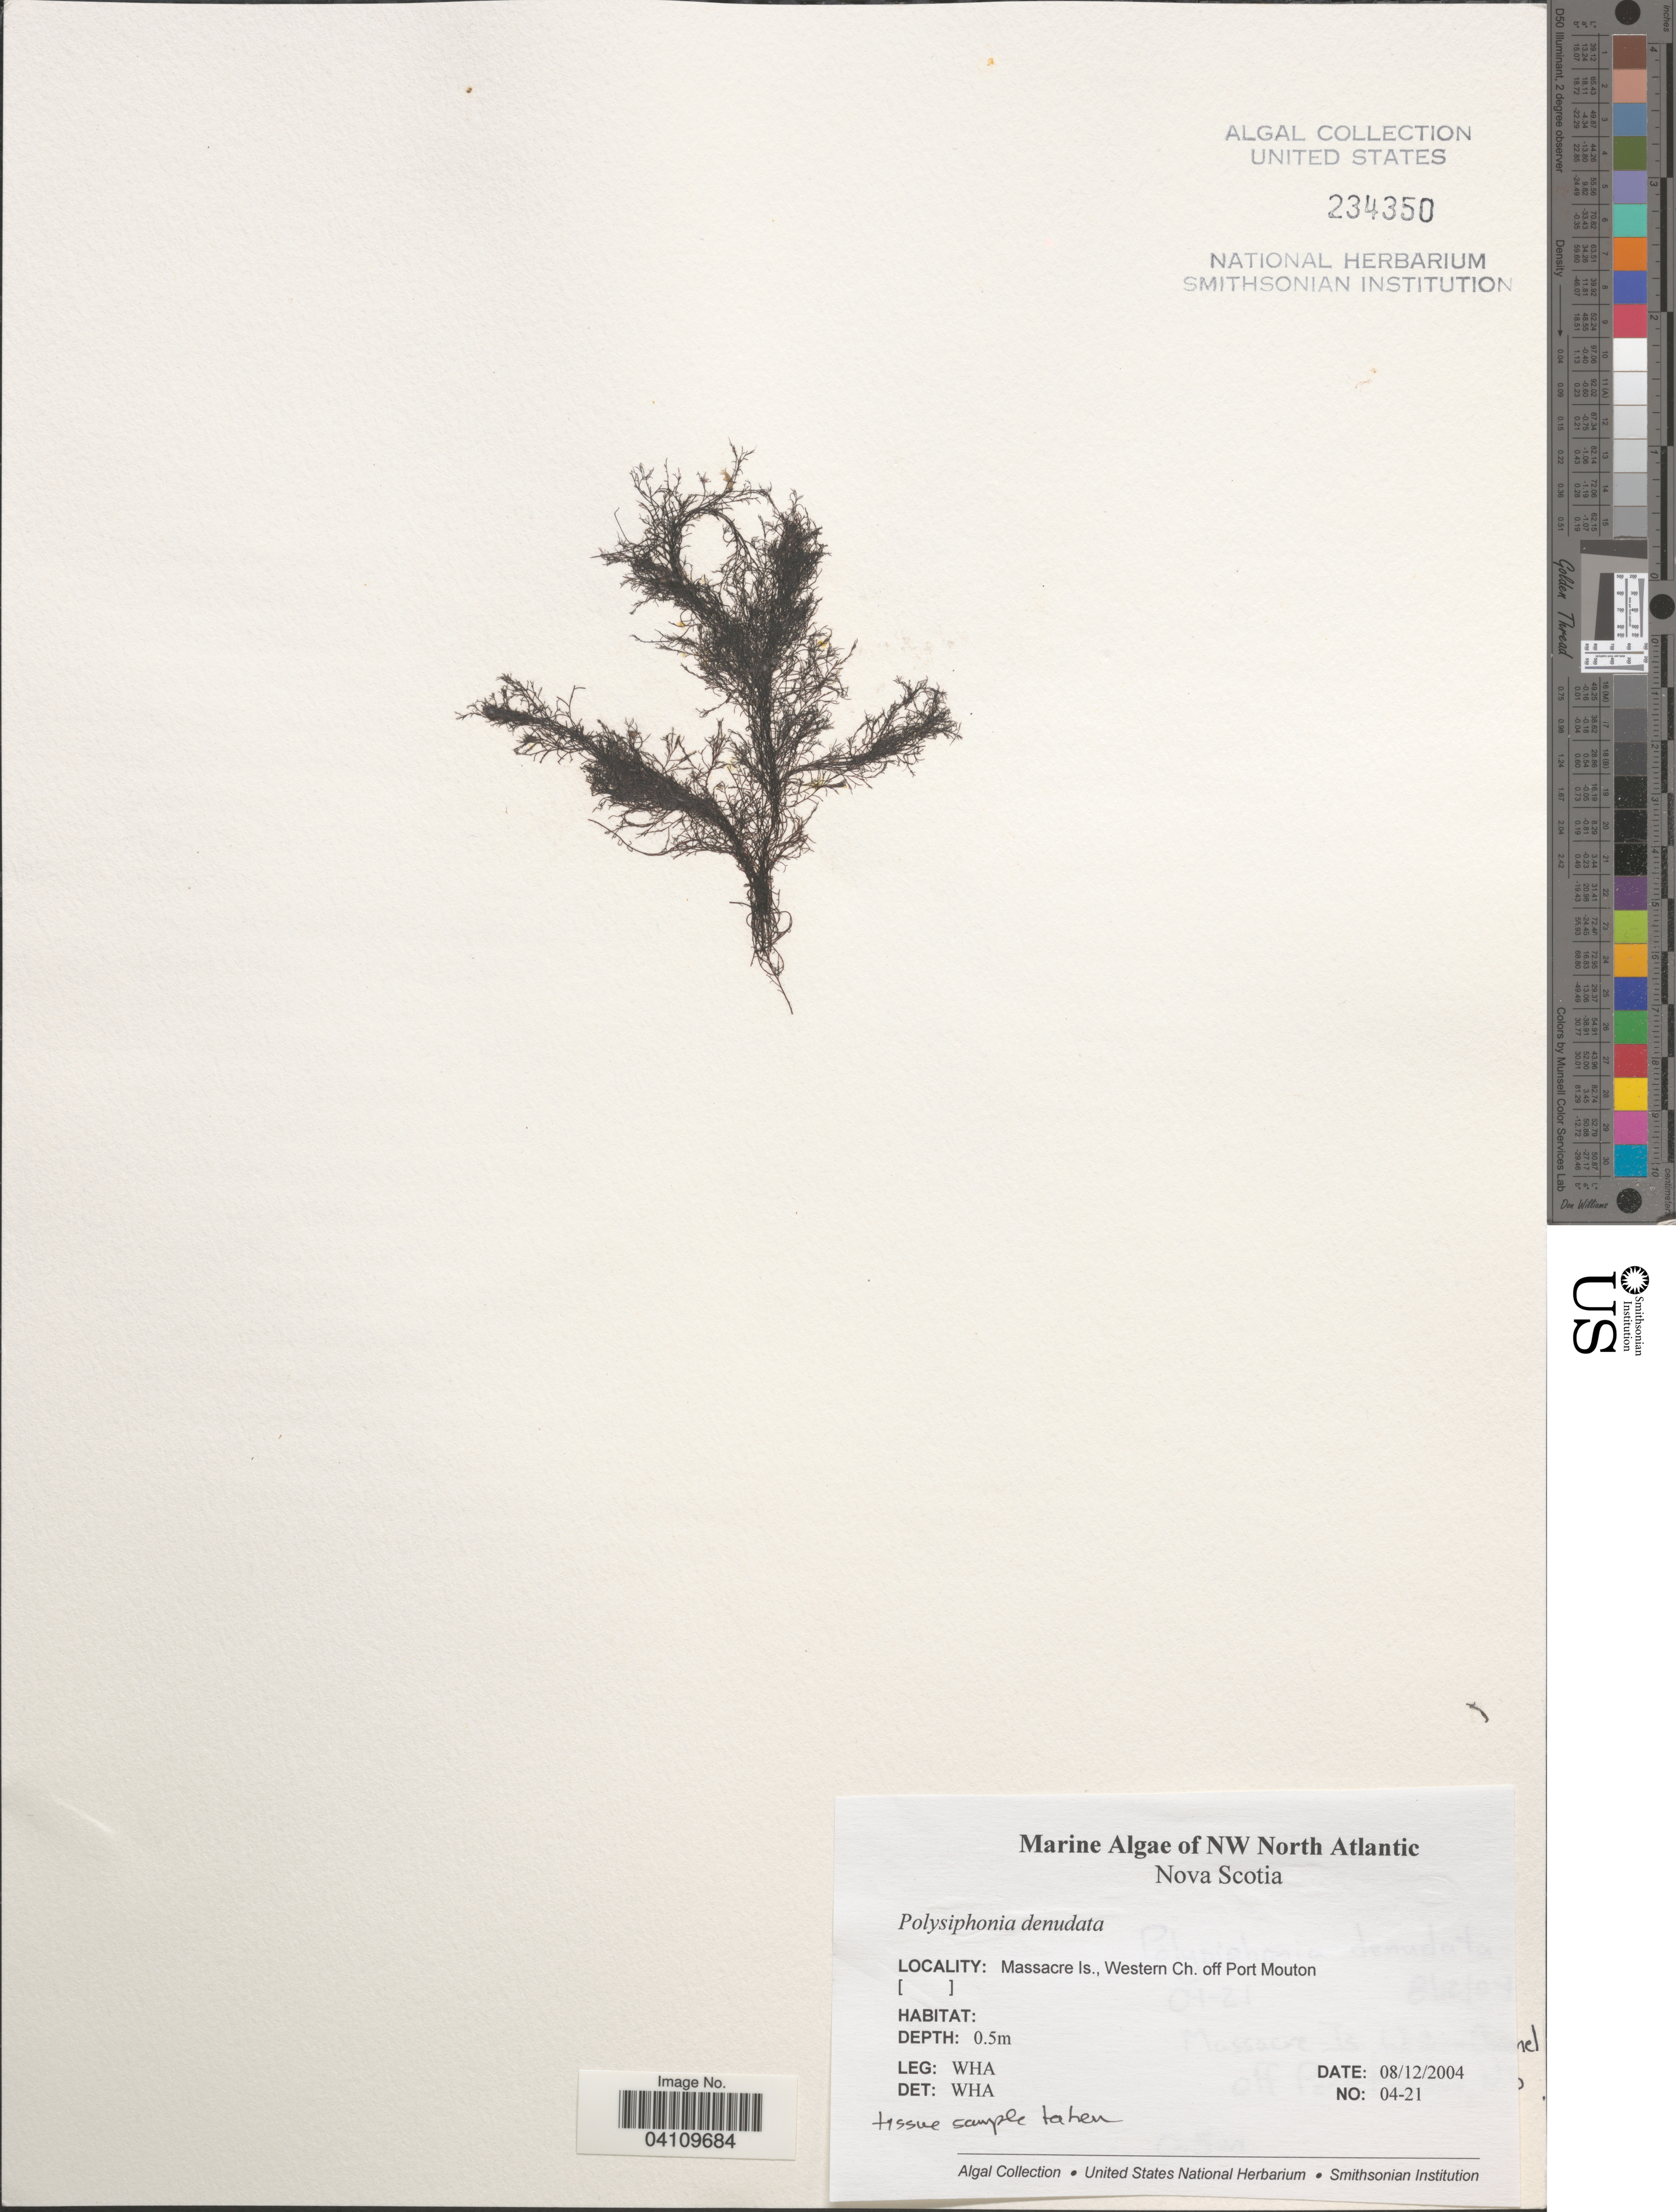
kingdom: Plantae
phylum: Rhodophyta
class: Florideophyceae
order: Ceramiales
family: Rhodomelaceae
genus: Carradoriella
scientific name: Carradoriella denudata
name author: (Dillwyn) Savoie & G.W. Saunders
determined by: Algae name updating Project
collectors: W. H. Adey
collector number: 04-21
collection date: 2004-12-08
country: Canada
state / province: Nova Scotia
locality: NW North Atlantic. Massacre Is., Western Ch. off Port Mouton.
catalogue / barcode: US 234350